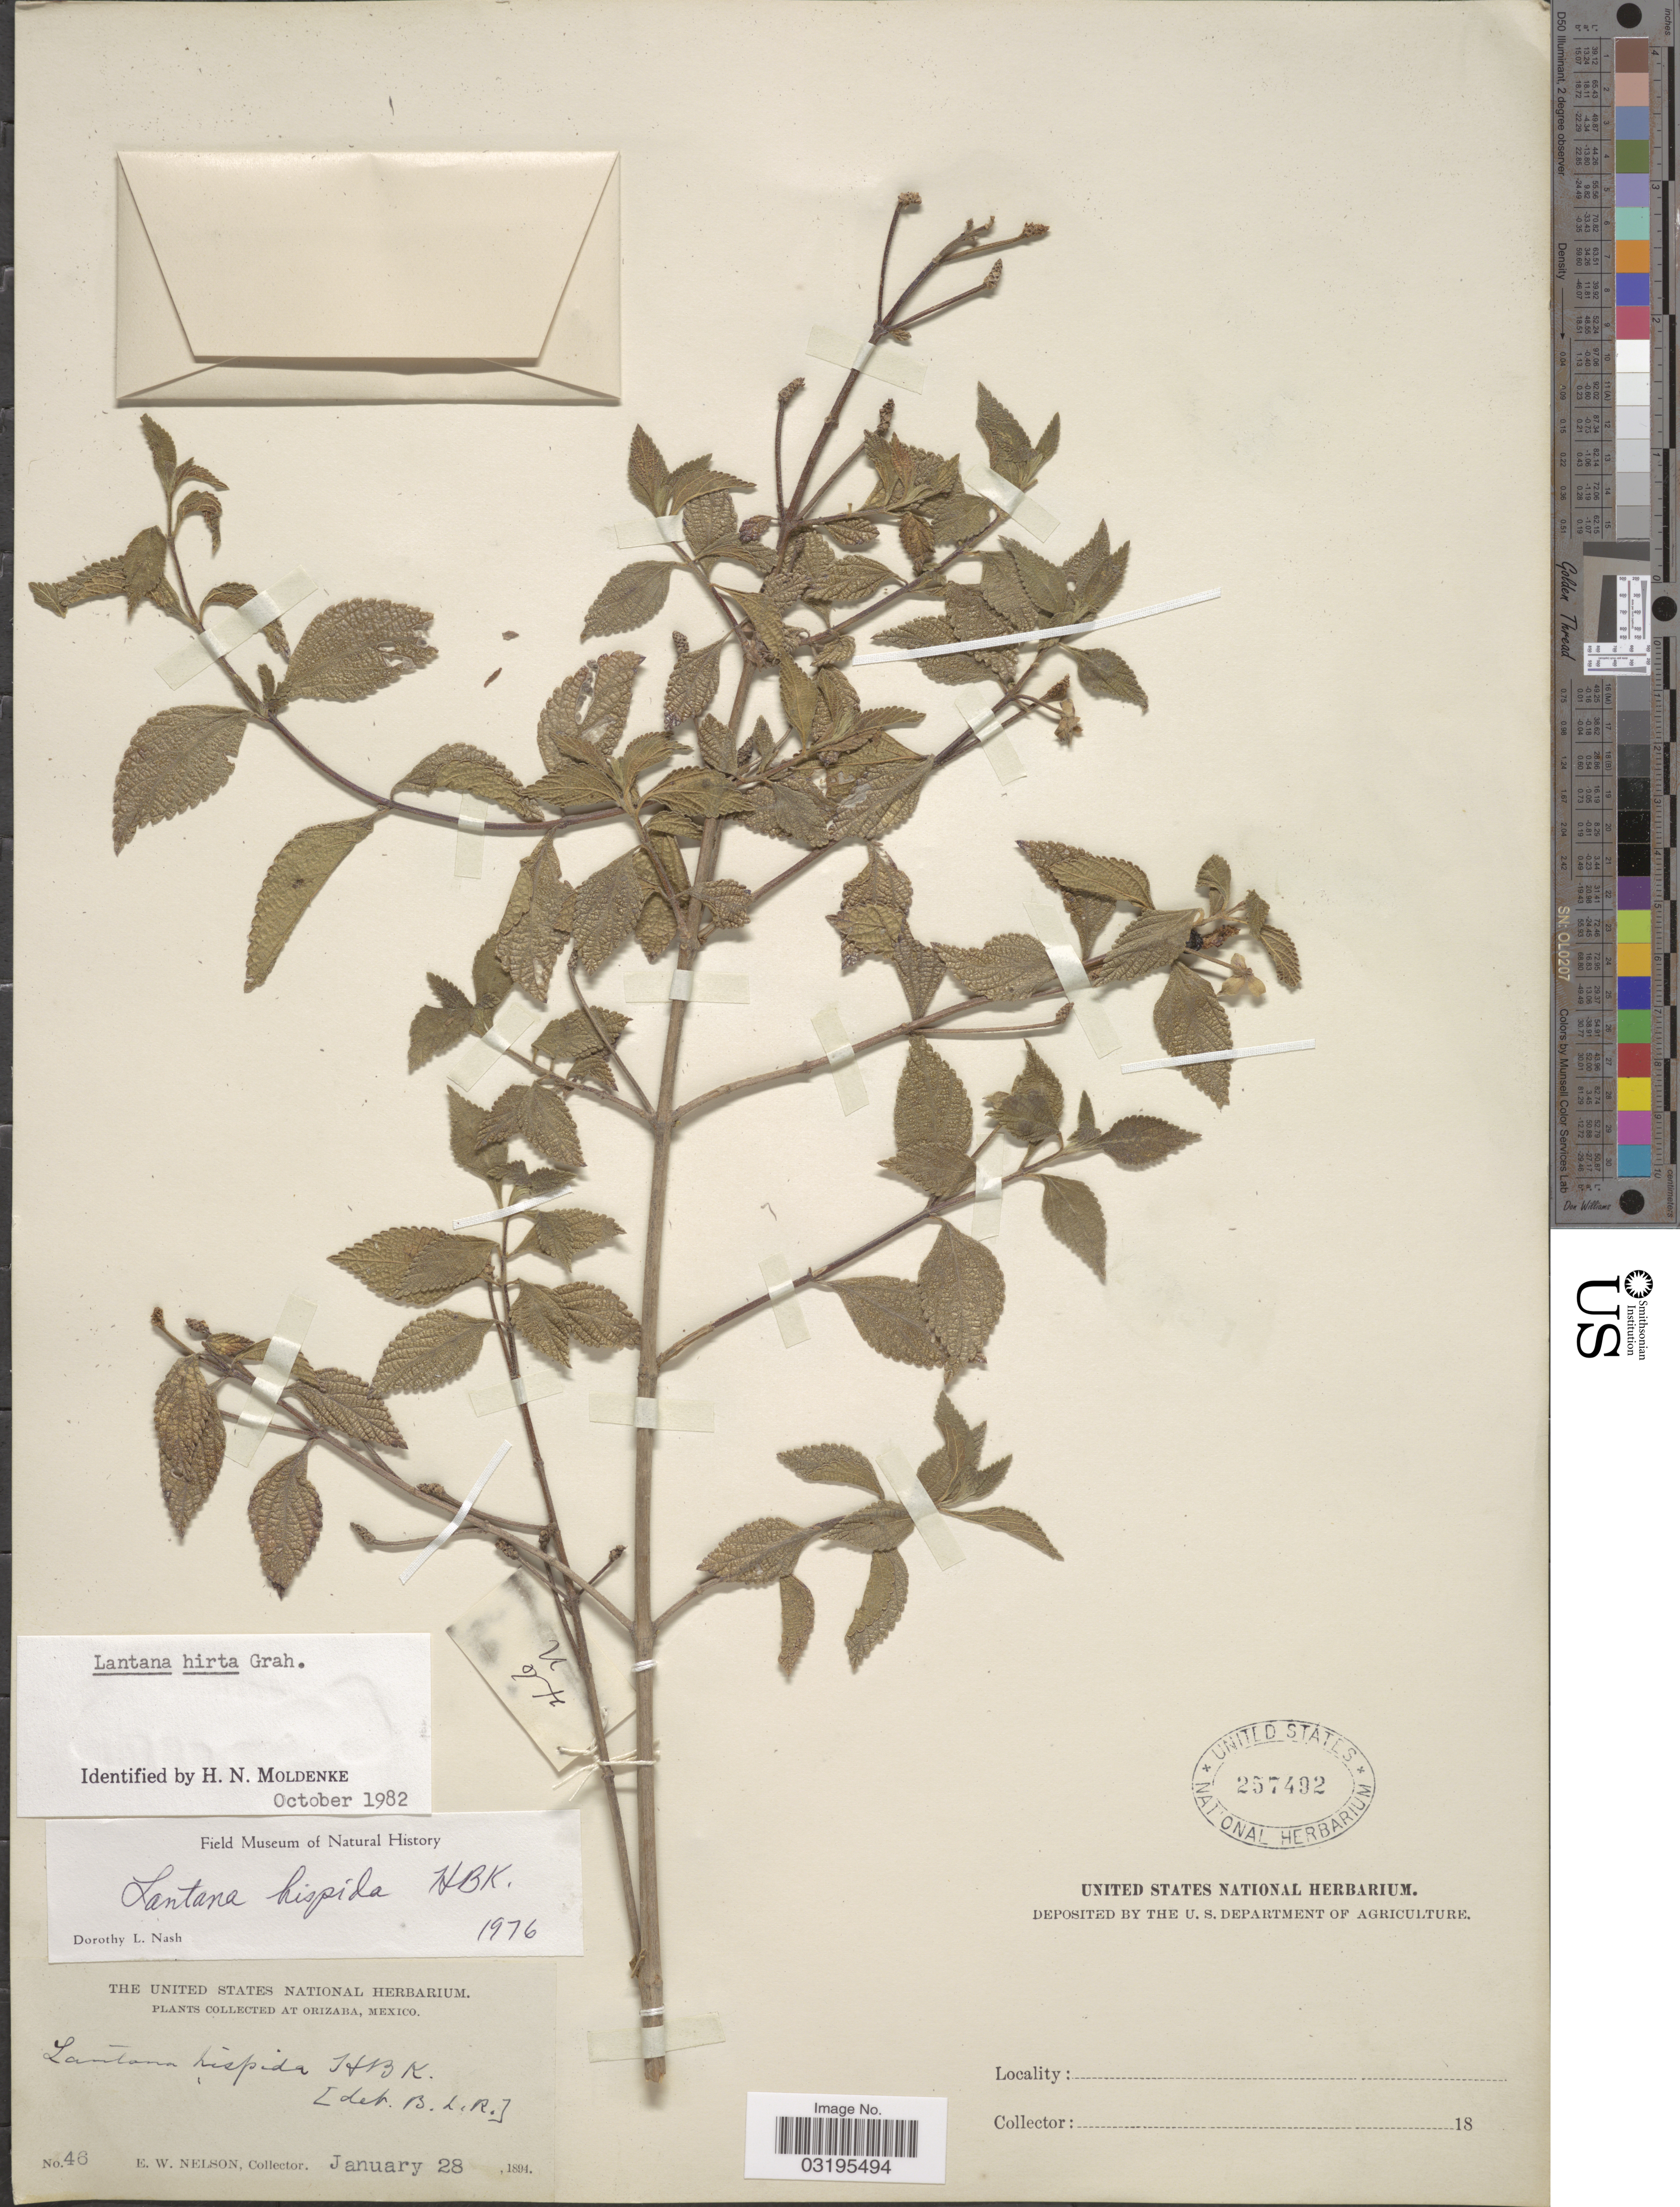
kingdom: Plantae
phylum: Tracheophyta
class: Magnoliopsida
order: Lamiales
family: Verbenaceae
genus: Lantana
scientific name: Lantana hirta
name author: Graham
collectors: E. W. Nelson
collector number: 46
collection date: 1894-01-28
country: Mexico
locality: At Orizaba.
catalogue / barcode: US 257492